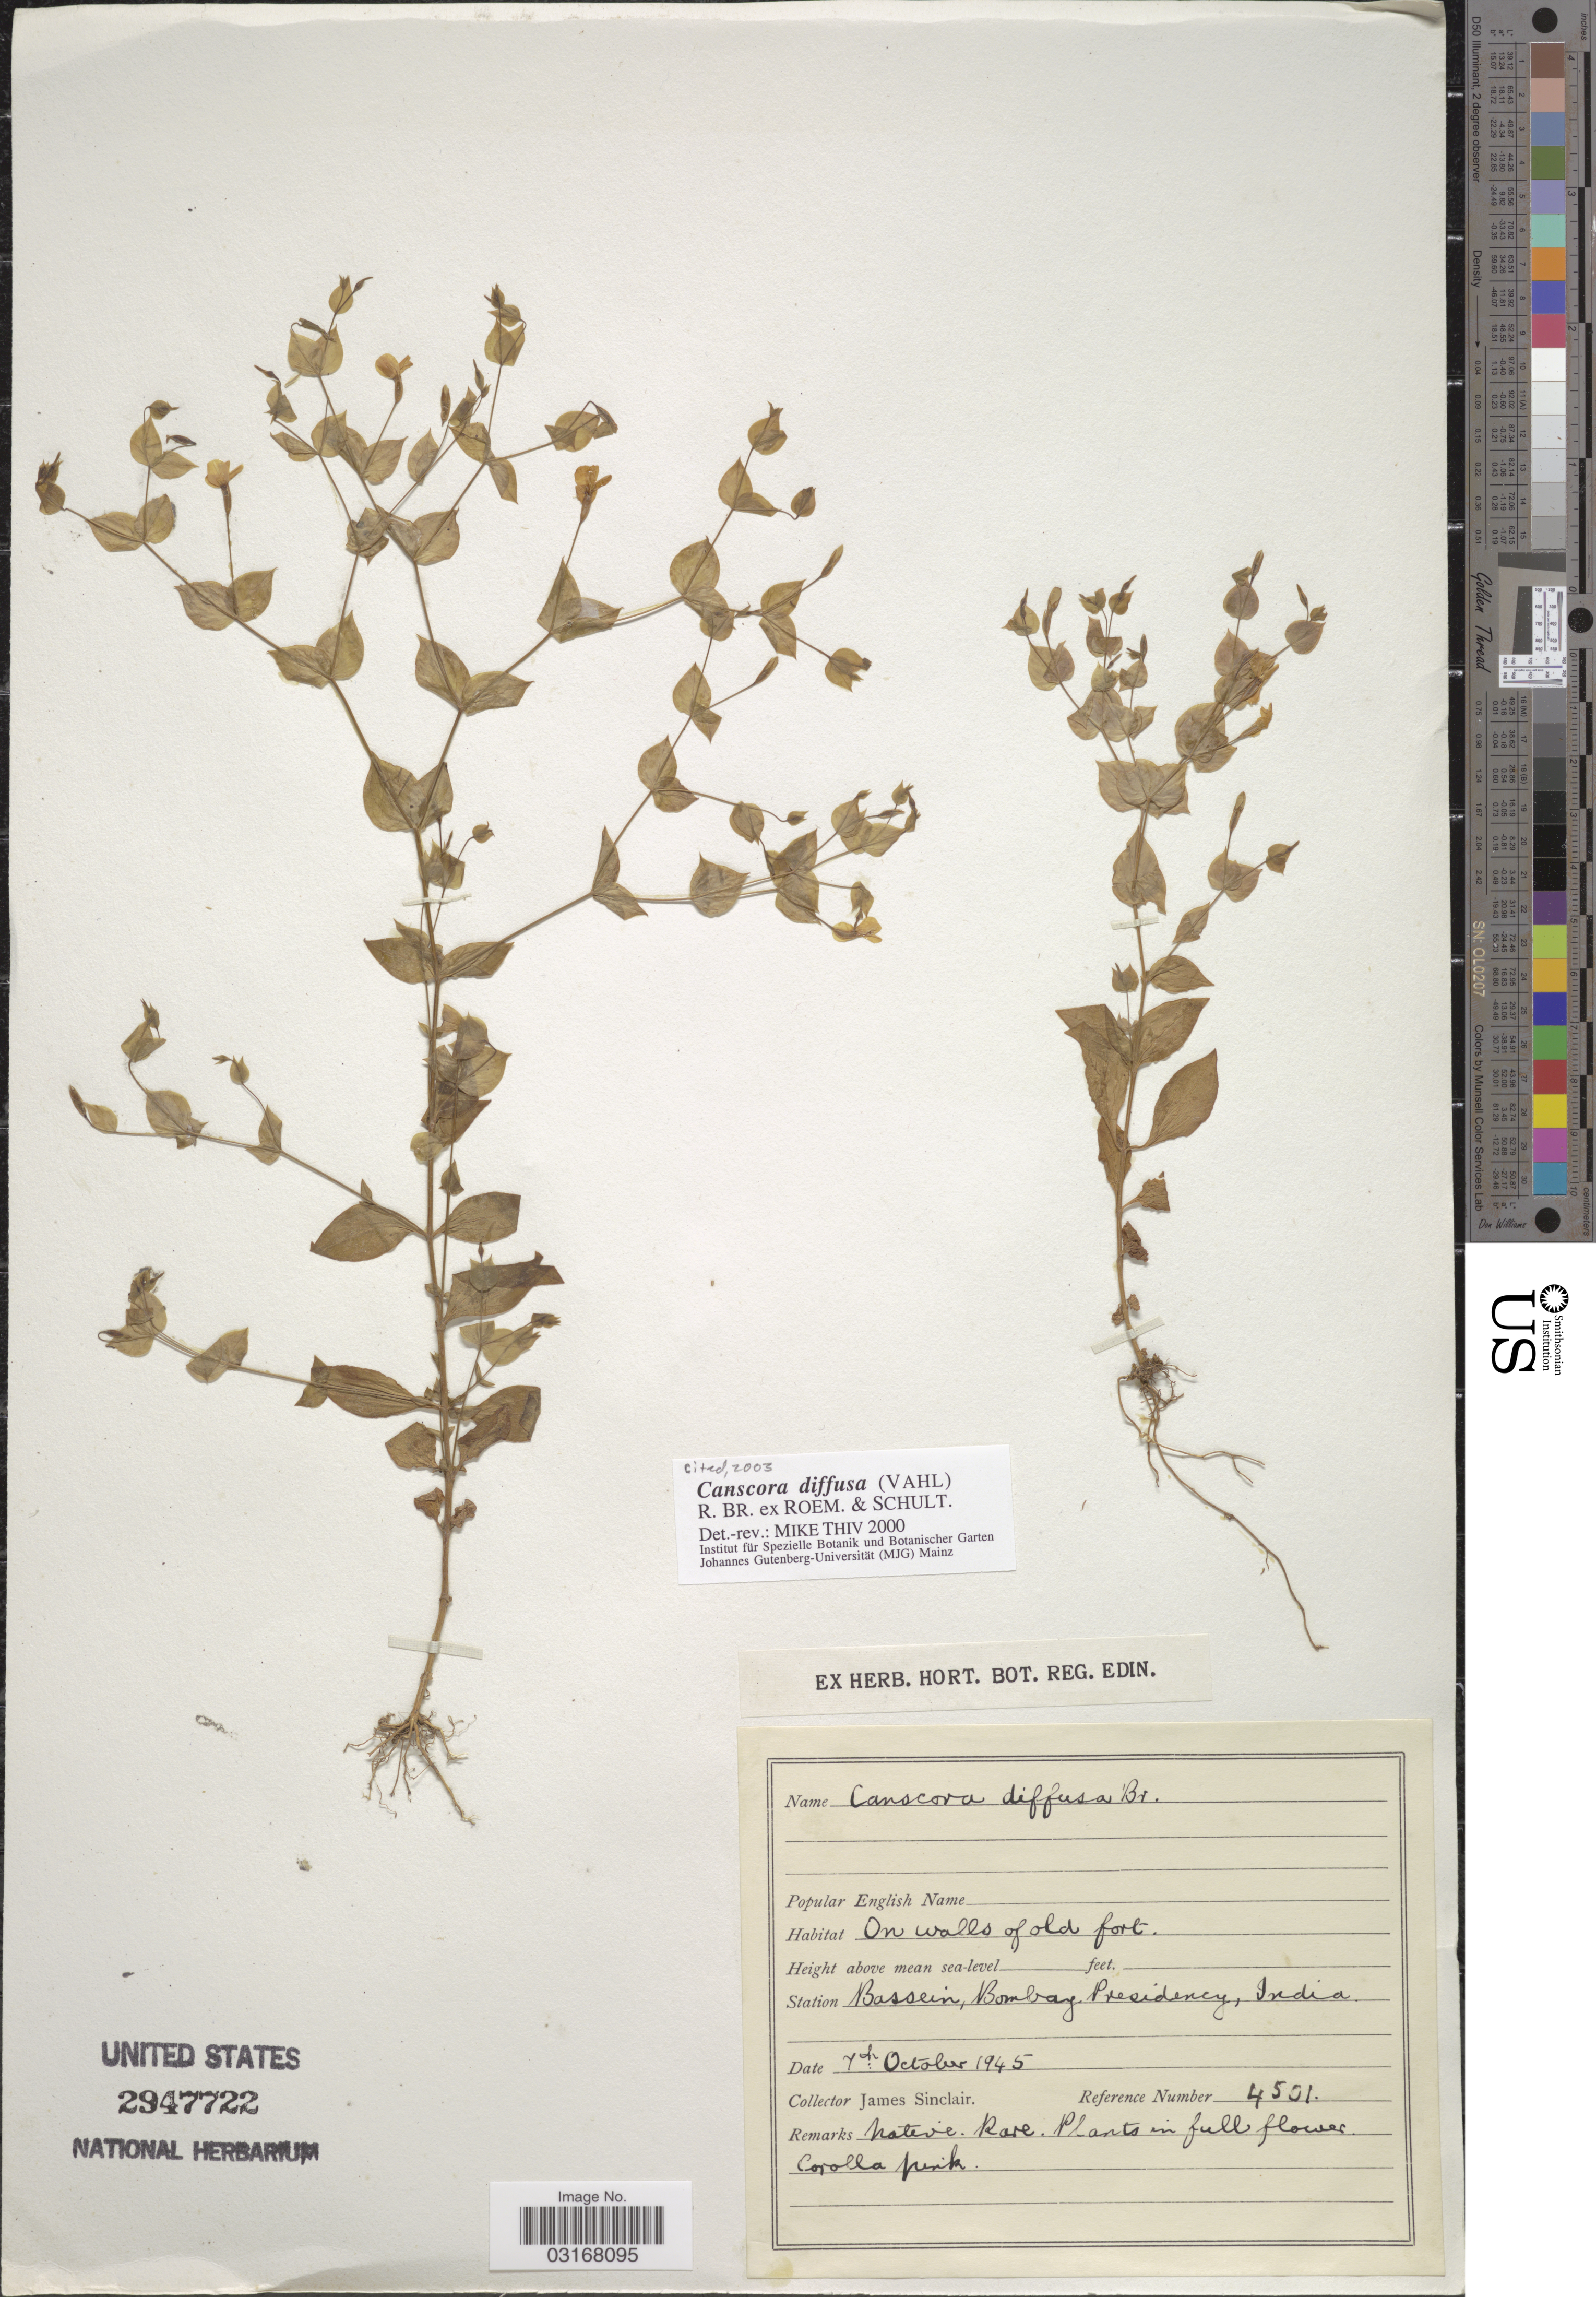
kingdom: Plantae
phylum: Tracheophyta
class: Magnoliopsida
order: Gentianales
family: Gentianaceae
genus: Canscora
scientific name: Canscora diffusa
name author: (Vahl) R. Br. ex Roem. & Schult.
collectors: J. Sinclair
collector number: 4501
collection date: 1945-10-07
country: India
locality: Station Bassein, Bombay Presidency.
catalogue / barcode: US 2947722